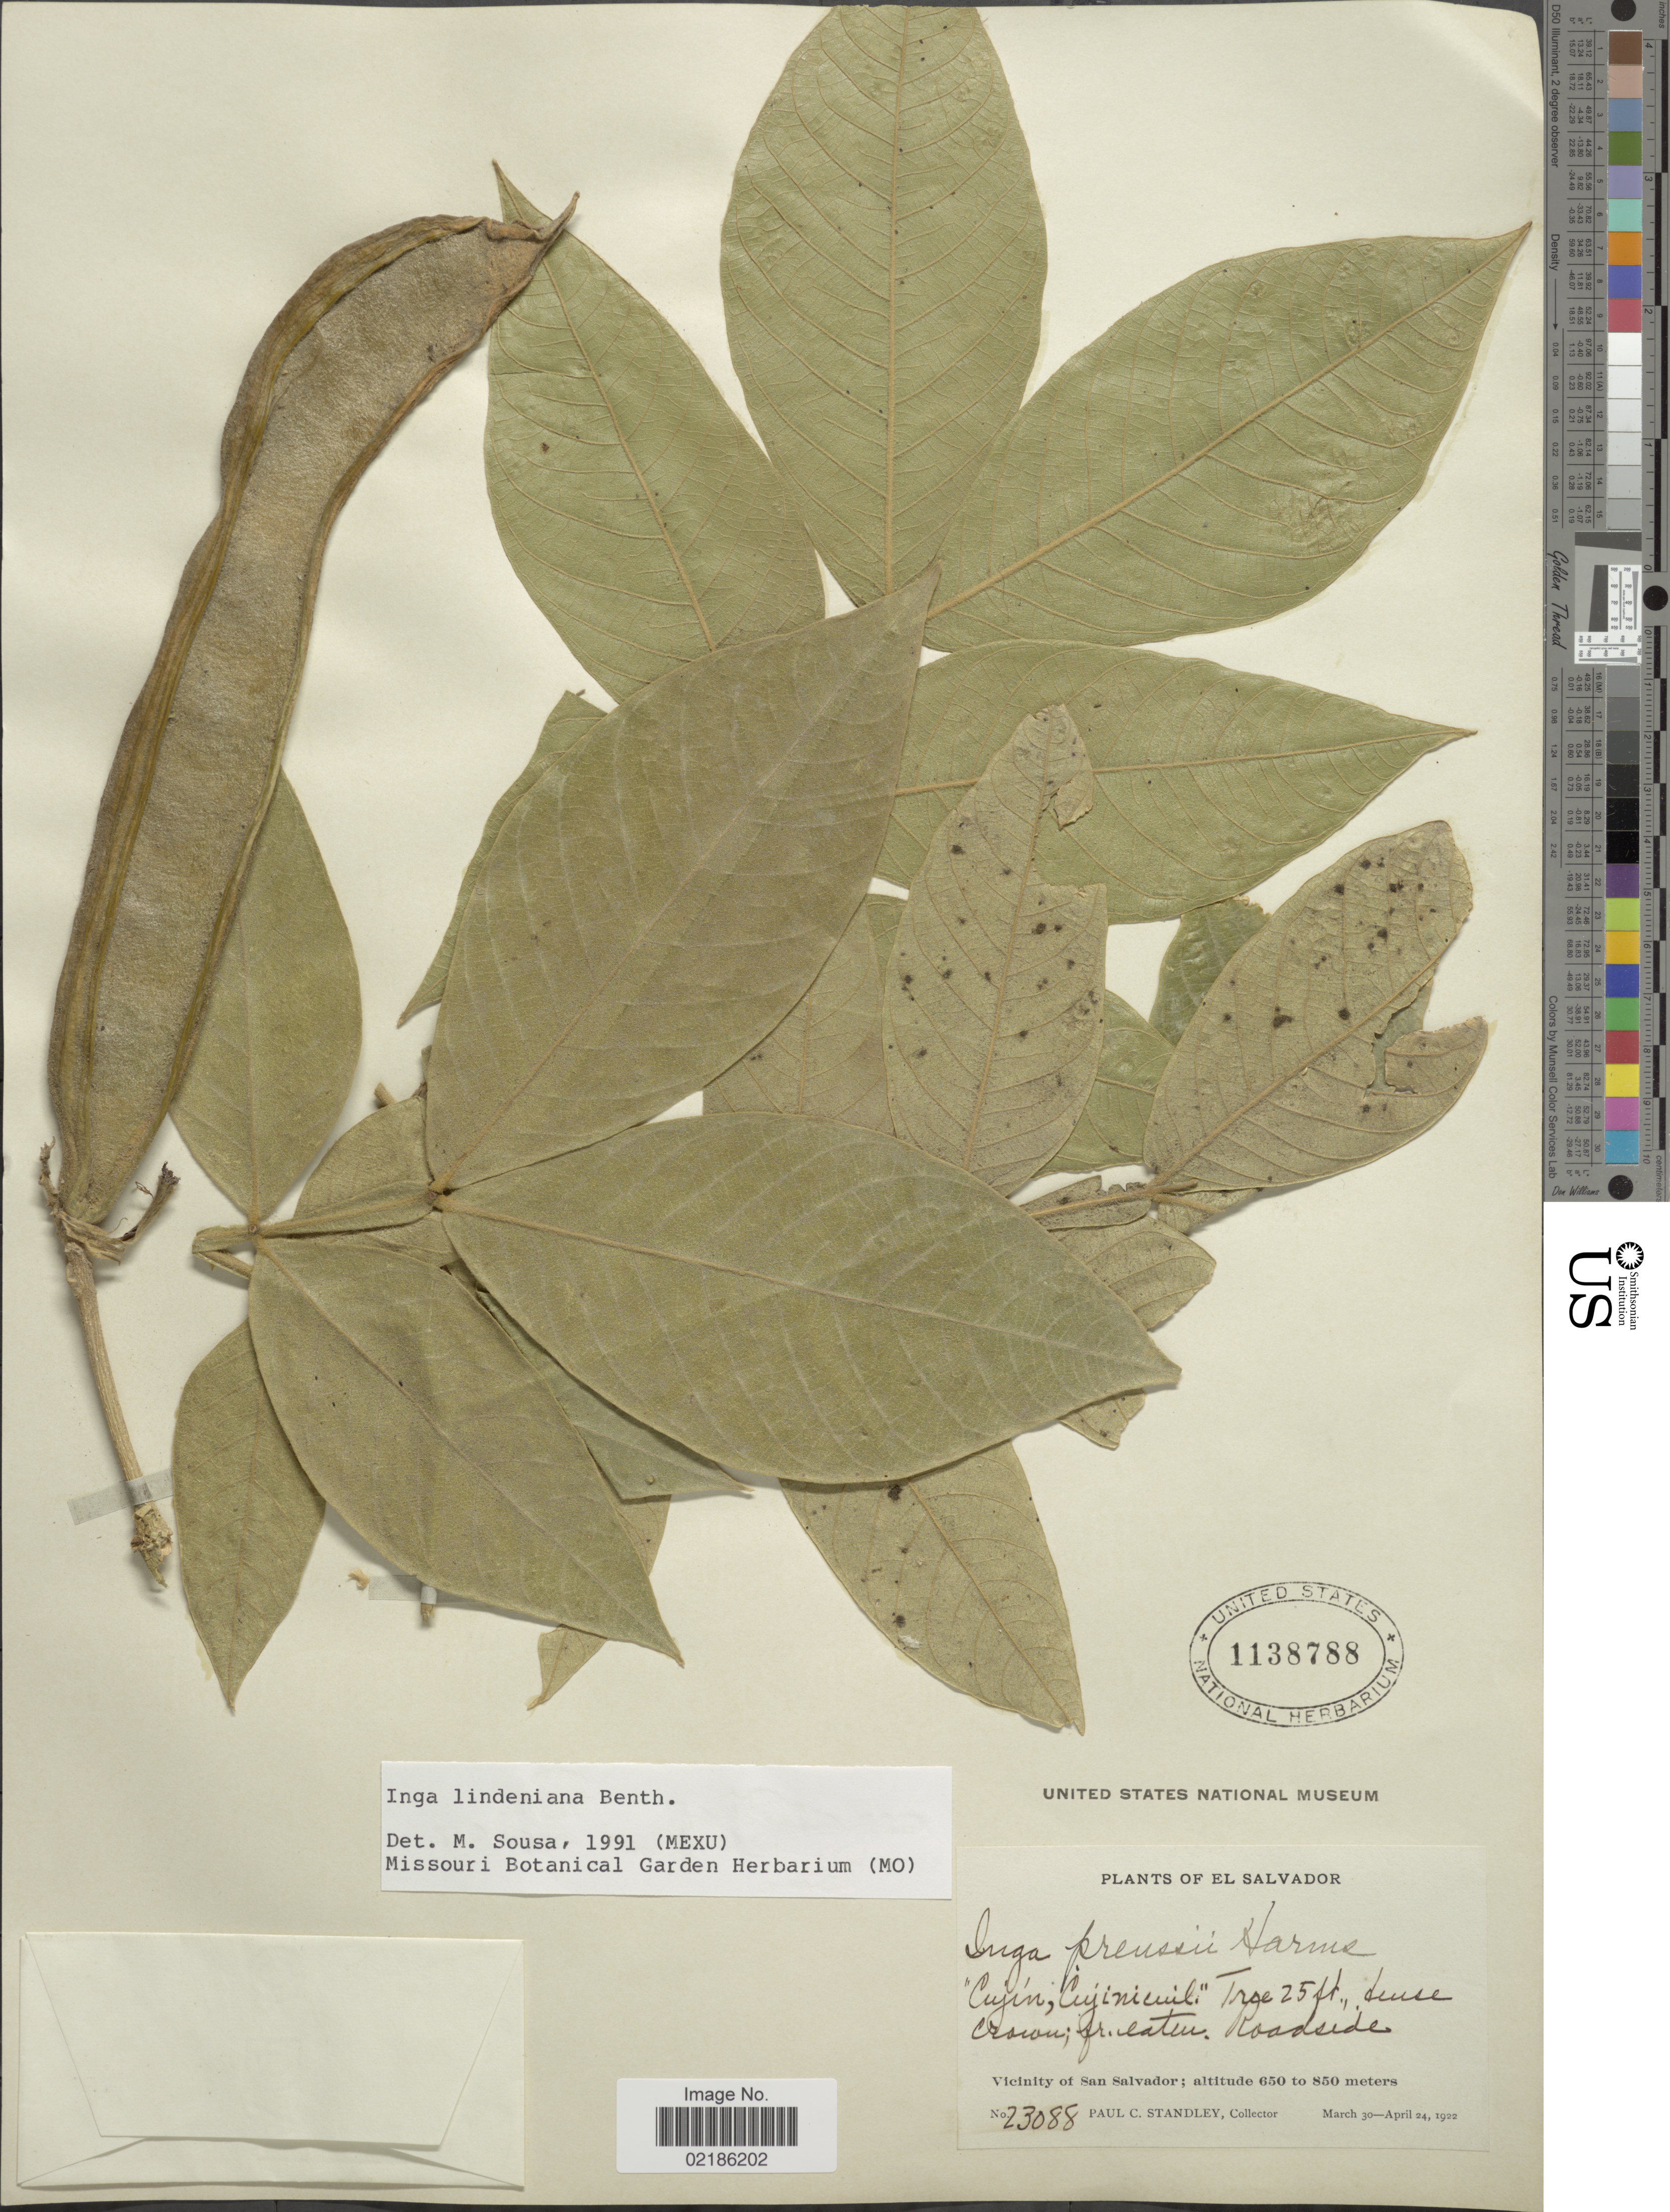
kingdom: Plantae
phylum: Tracheophyta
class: Magnoliopsida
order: Fabales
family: Fabaceae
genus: Inga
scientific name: Inga lindeniana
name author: Benth.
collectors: P. C. Standley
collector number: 23088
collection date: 1922-03-30/1922-04-24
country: El Salvador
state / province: San Salvador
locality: Vicinity of San Salvador. Roadside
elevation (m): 650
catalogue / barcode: US 1138788